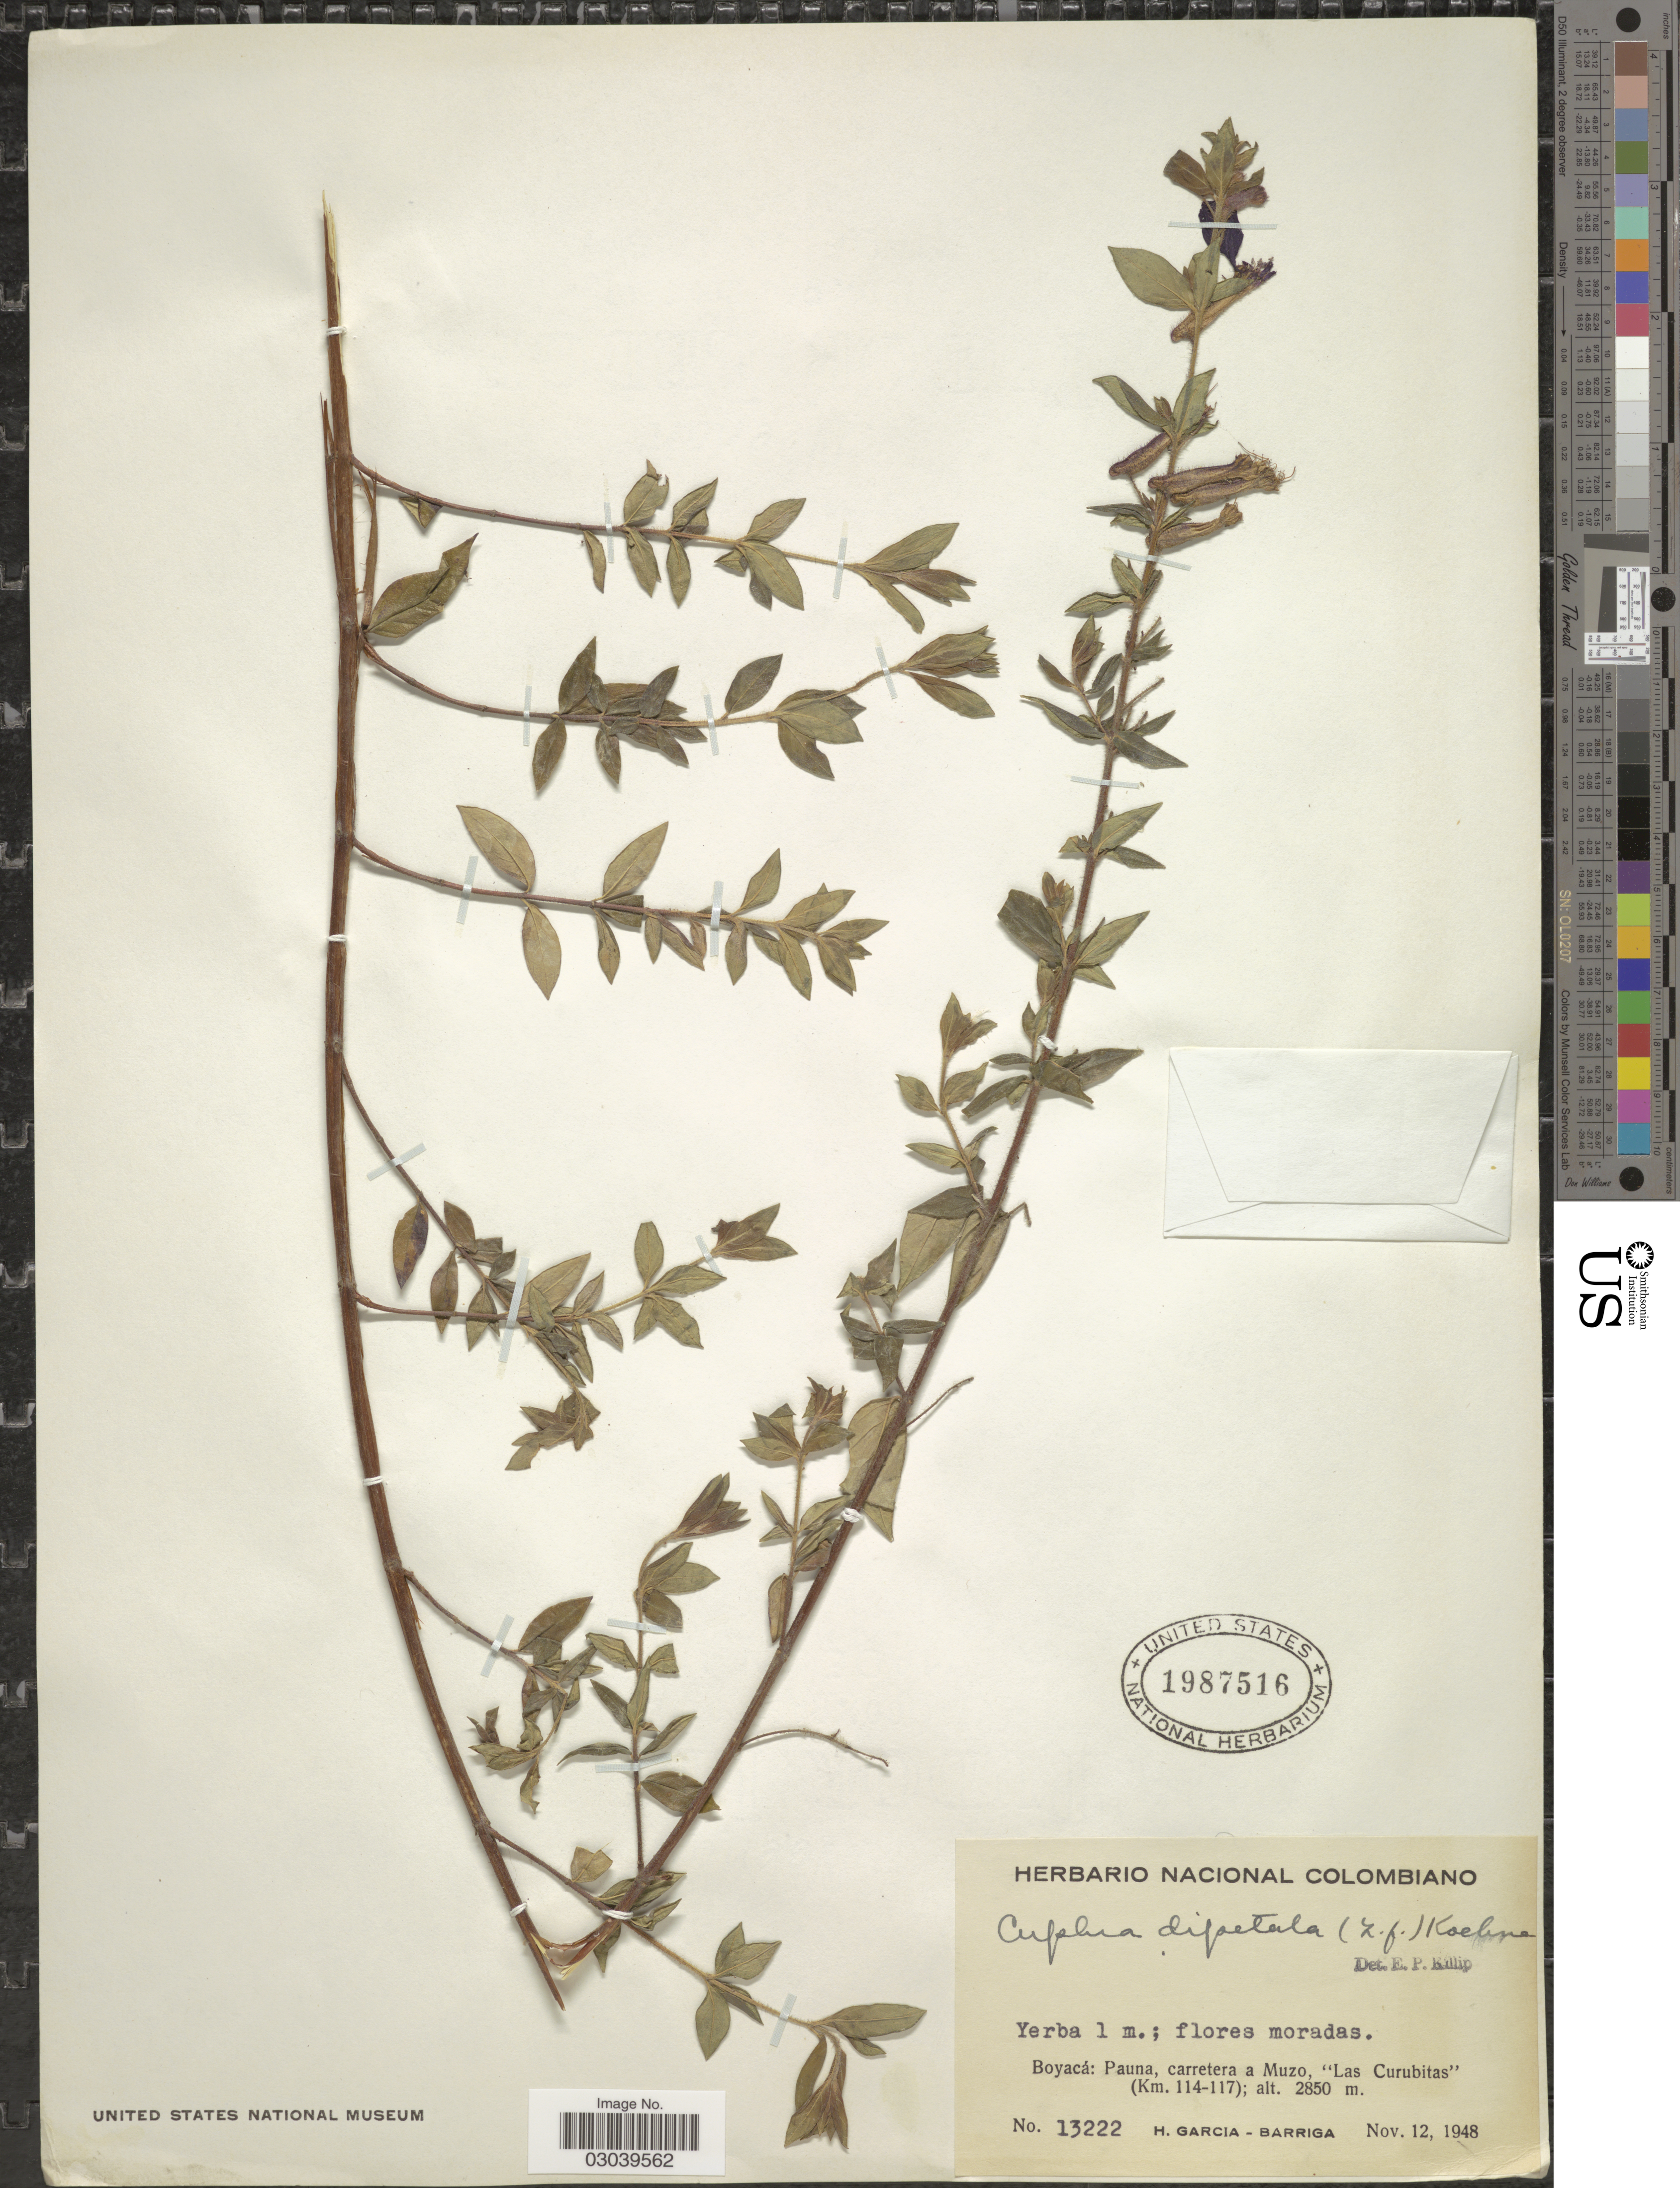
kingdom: Plantae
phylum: Tracheophyta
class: Magnoliopsida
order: Myrtales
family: Lythraceae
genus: Cuphea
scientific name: Cuphea dipetala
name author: (L. f.) Koehne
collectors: H. García Barriga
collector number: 13222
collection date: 1948-11-12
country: Colombia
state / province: Boyacá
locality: Pauna, carretera a Muzo, "Las Curubitas" (Km. 114-117).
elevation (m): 2850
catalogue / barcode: US 1987516